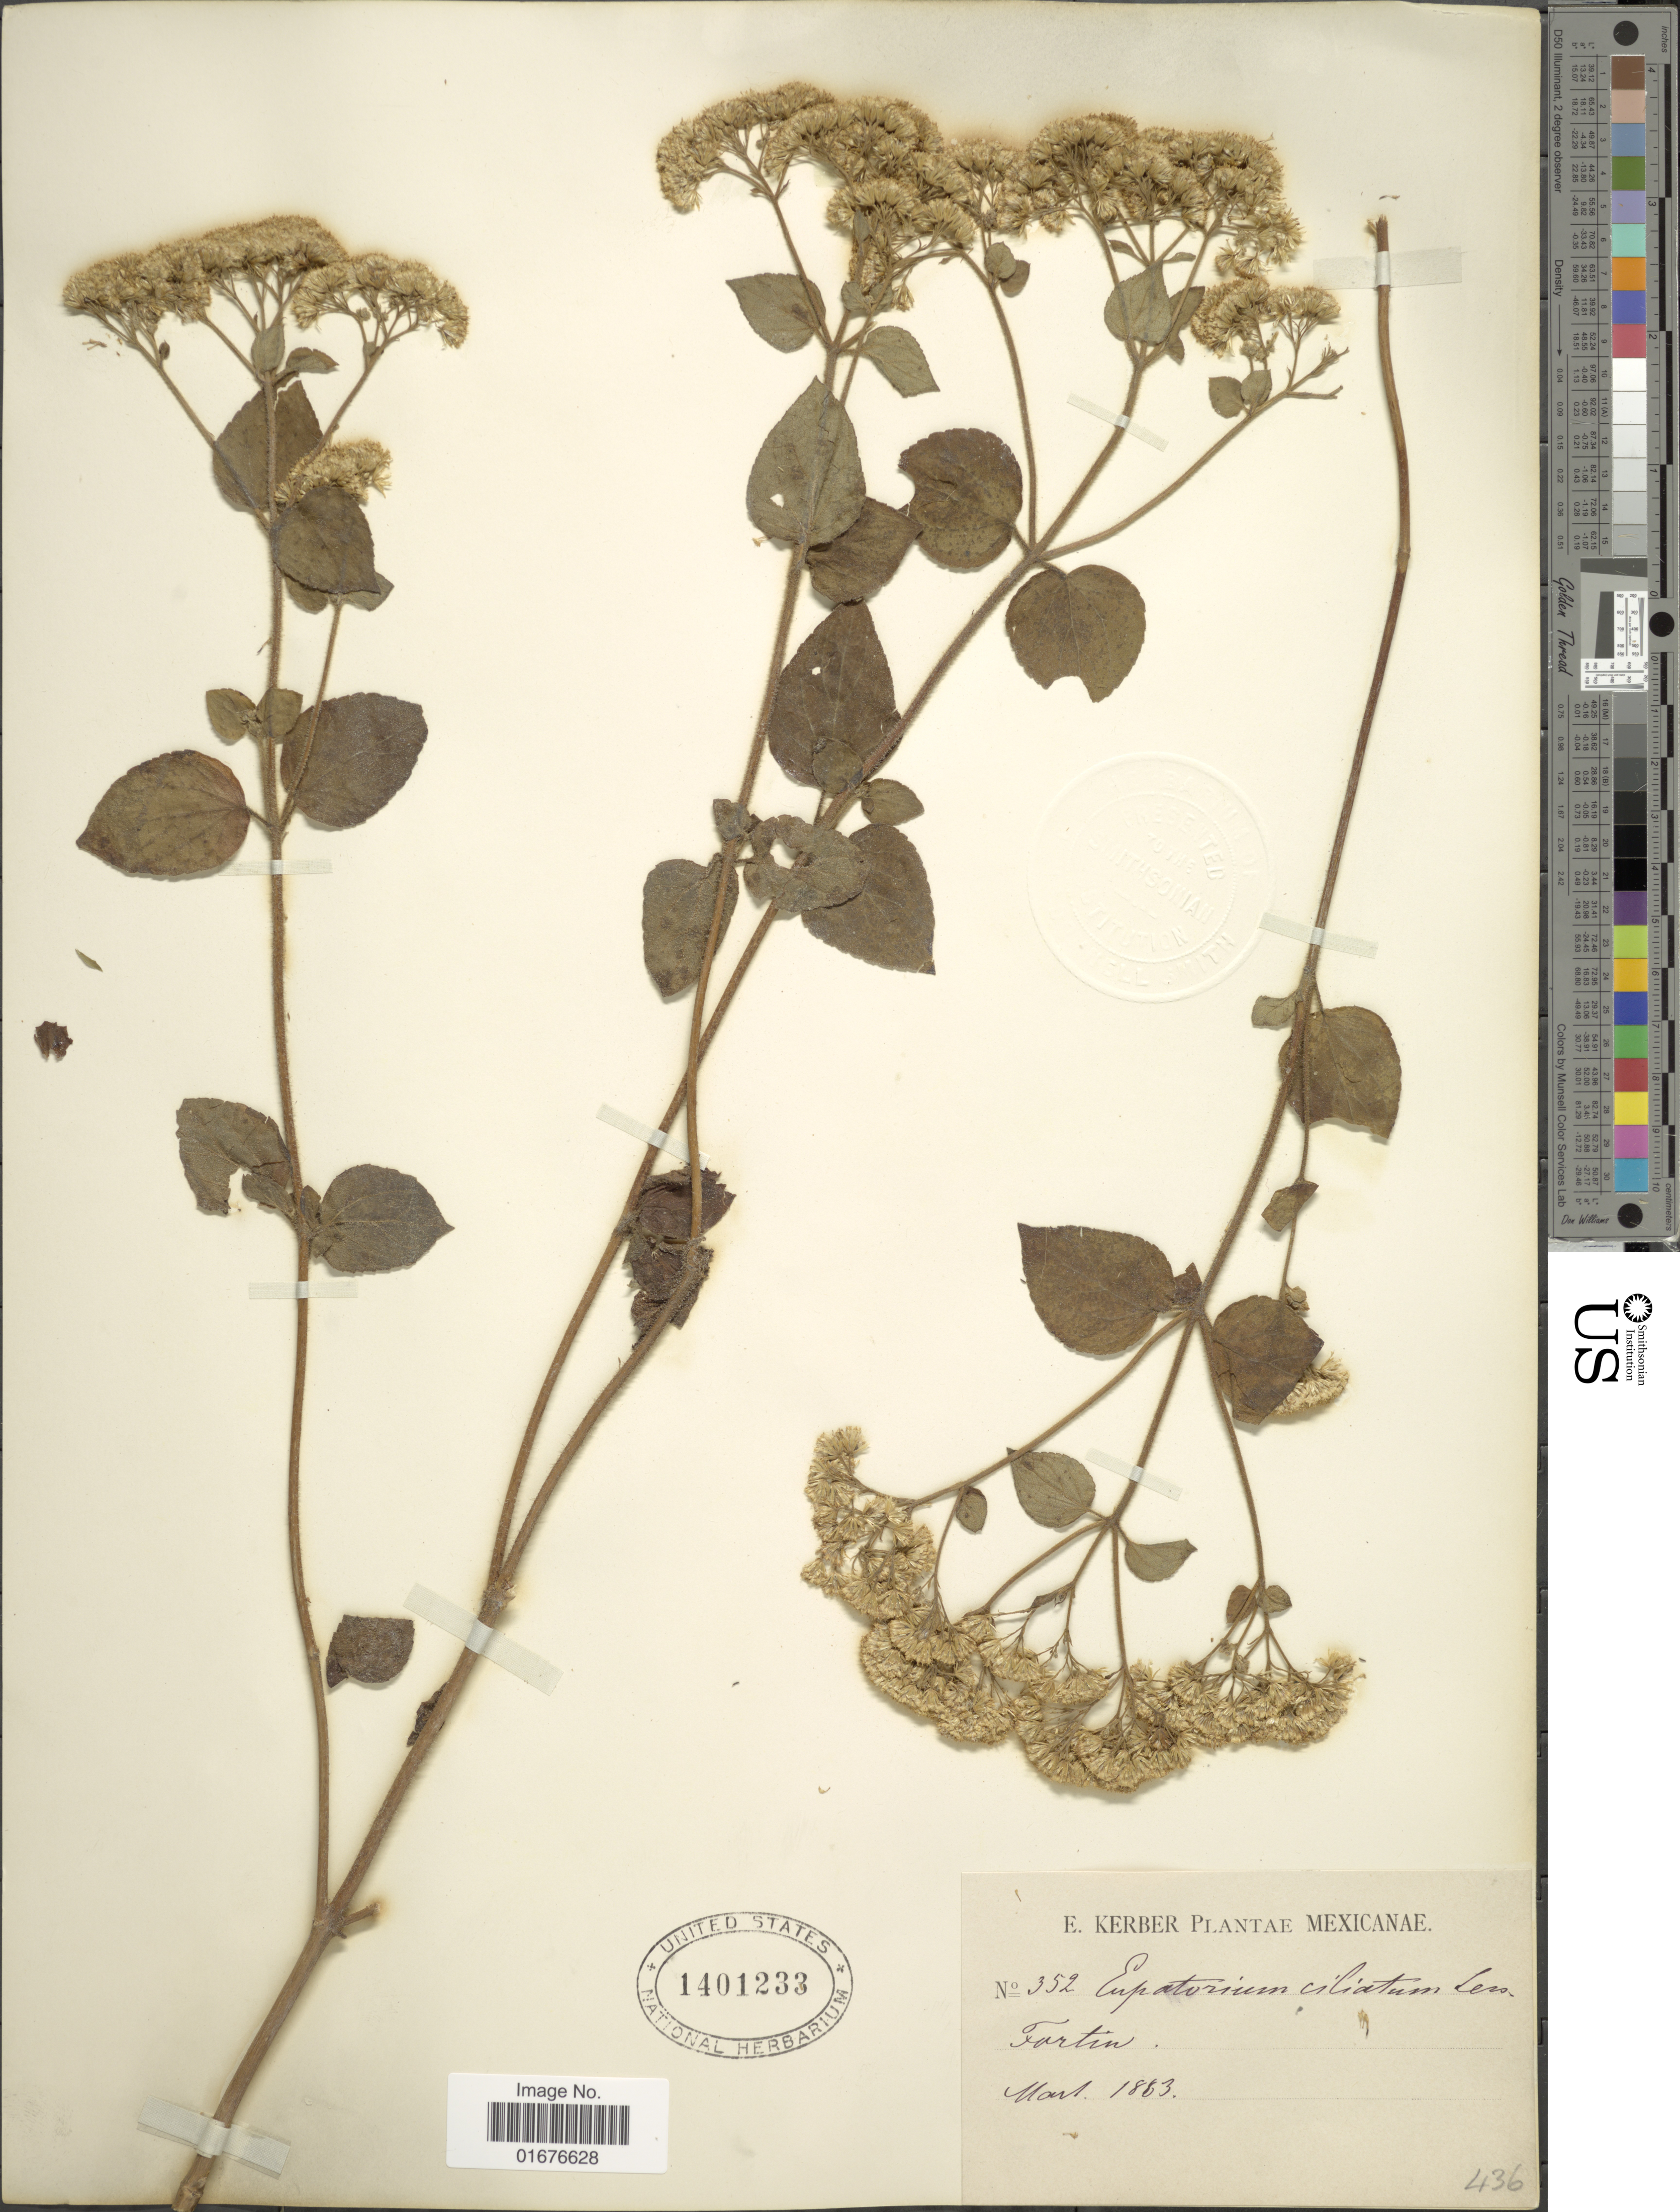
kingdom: Plantae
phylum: Tracheophyta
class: Magnoliopsida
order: Asterales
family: Asteraceae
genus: Ageratina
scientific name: Ageratina pichinchensis var. bustamenta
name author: (DC.) R.M. King & H. Rob.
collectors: E. Kerber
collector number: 352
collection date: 1863-03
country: Mexico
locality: Fortin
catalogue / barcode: US 1401233